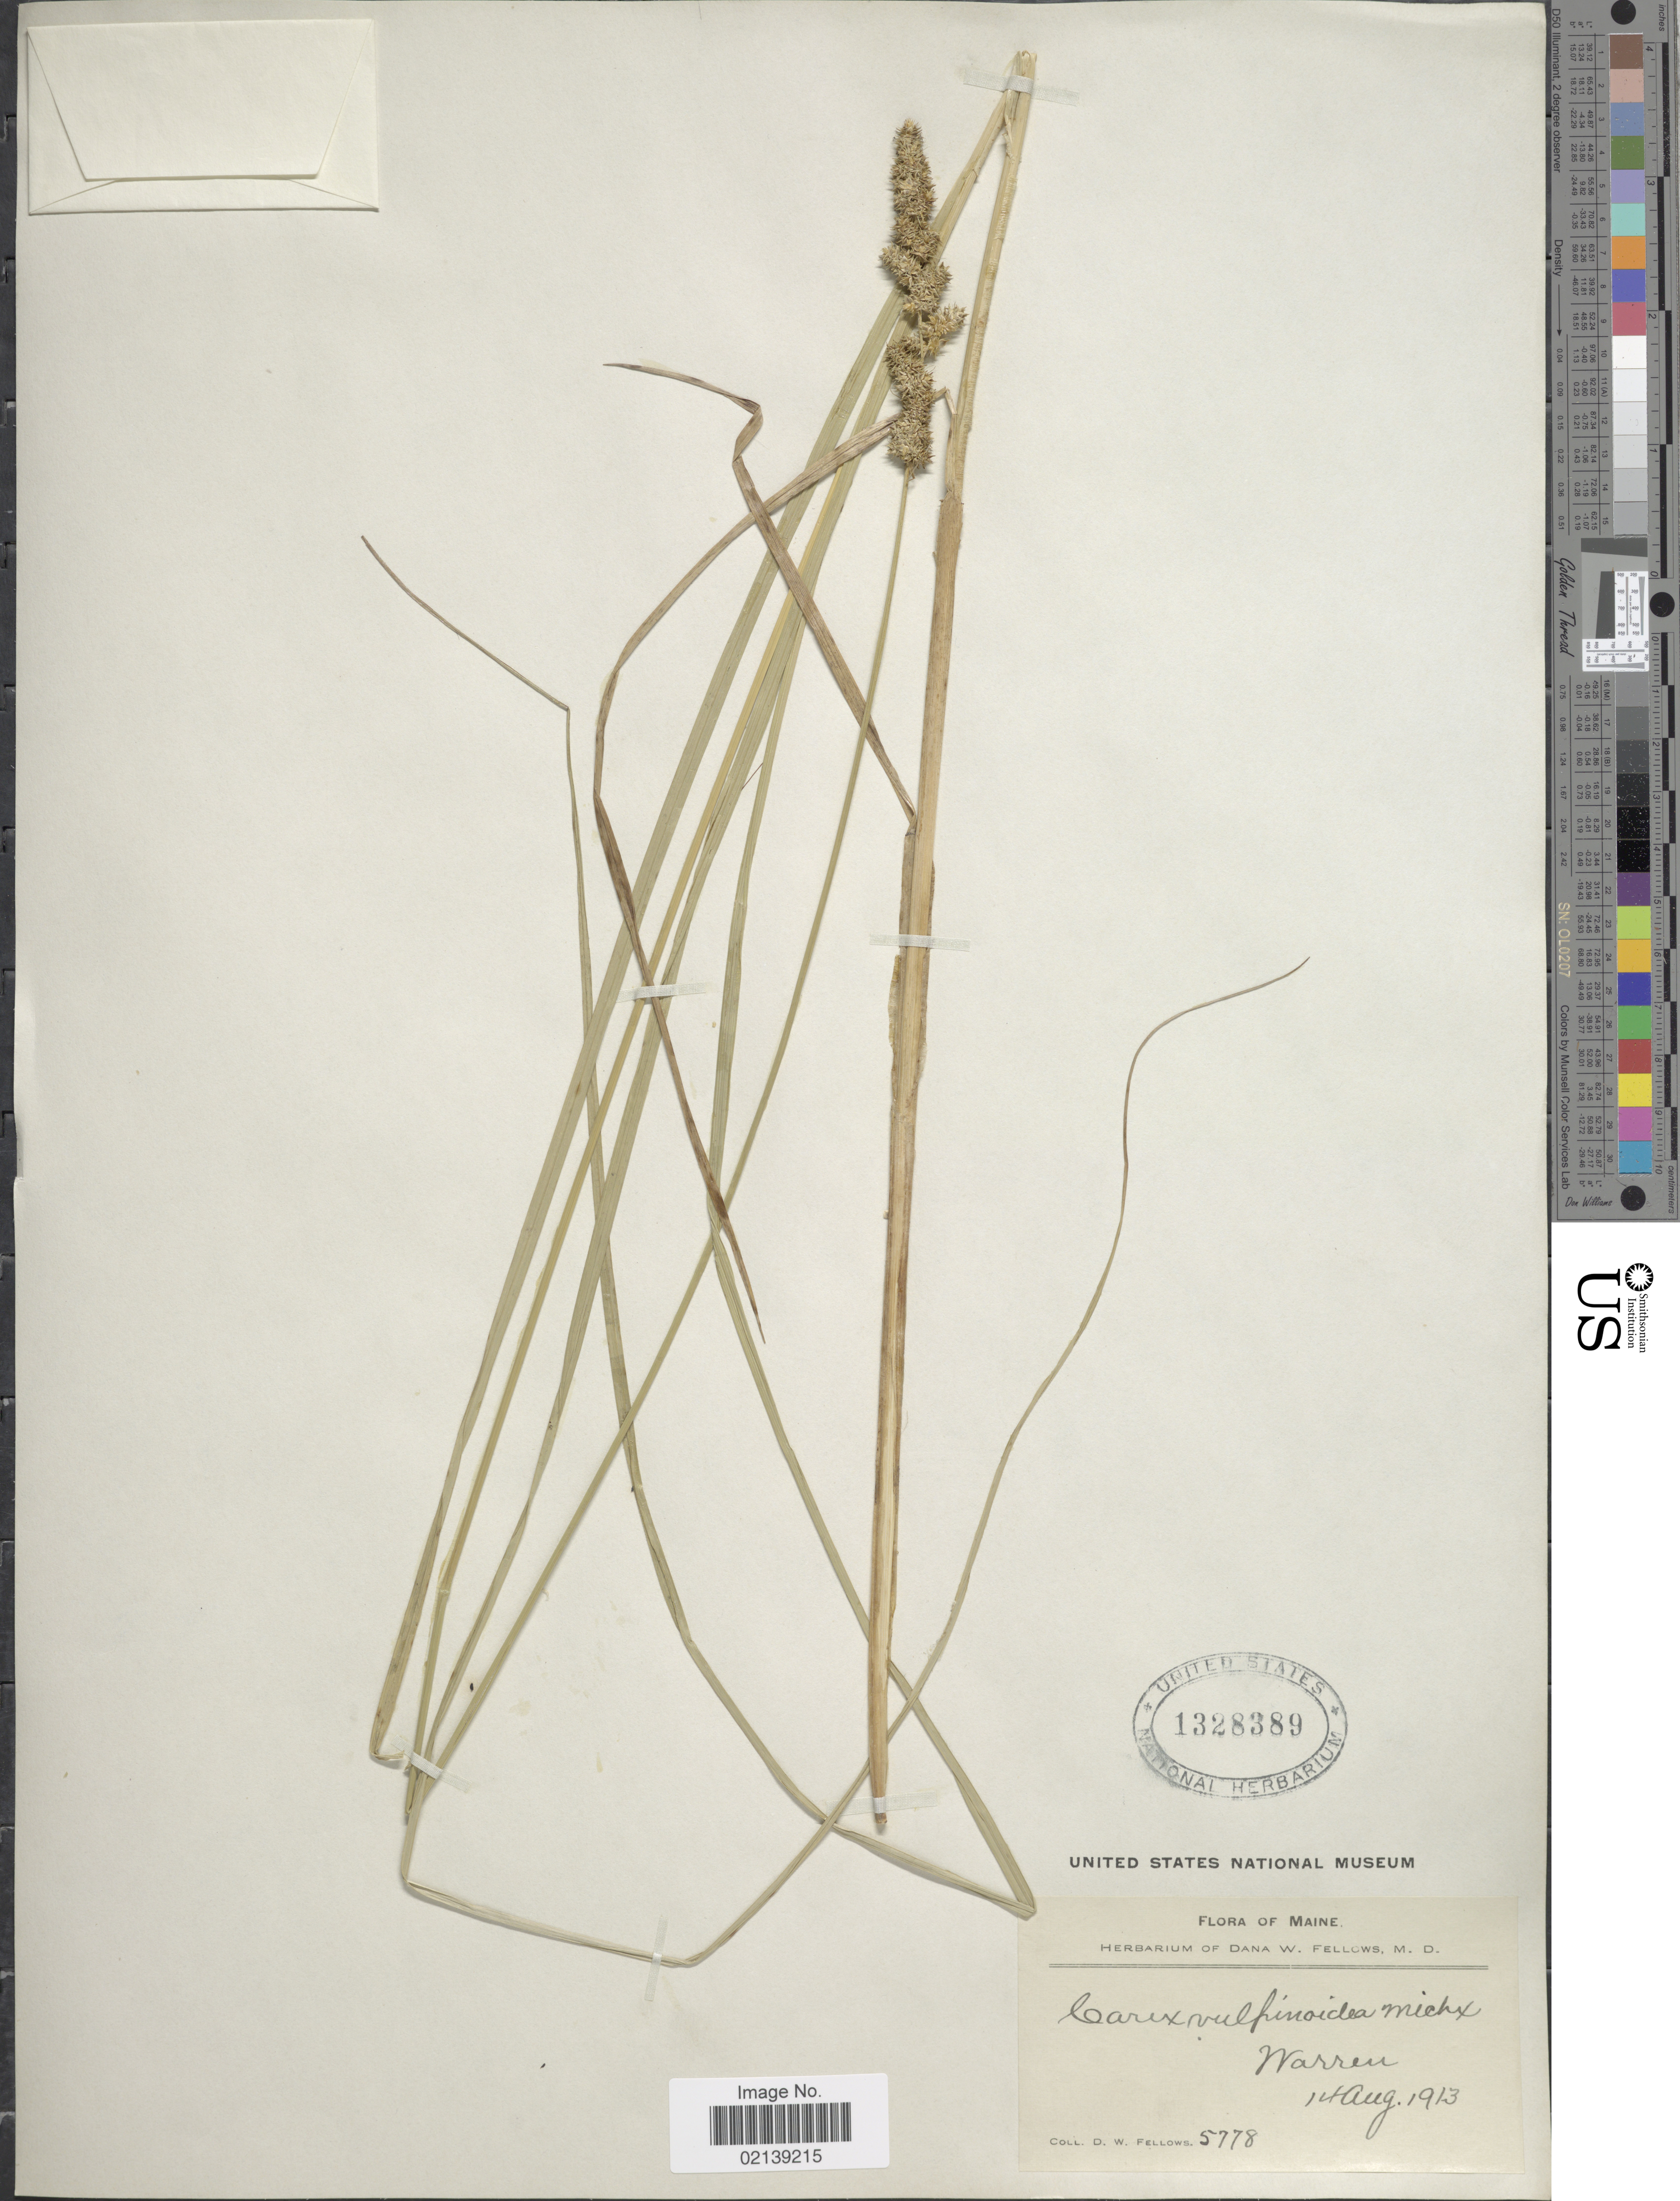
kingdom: Plantae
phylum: Tracheophyta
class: Liliopsida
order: Poales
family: Cyperaceae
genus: Carex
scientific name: Carex vulpinoidea Michx.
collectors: D. W. Fellows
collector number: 5778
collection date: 1913-08-14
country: United States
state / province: Maine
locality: Warren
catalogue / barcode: US 1328389